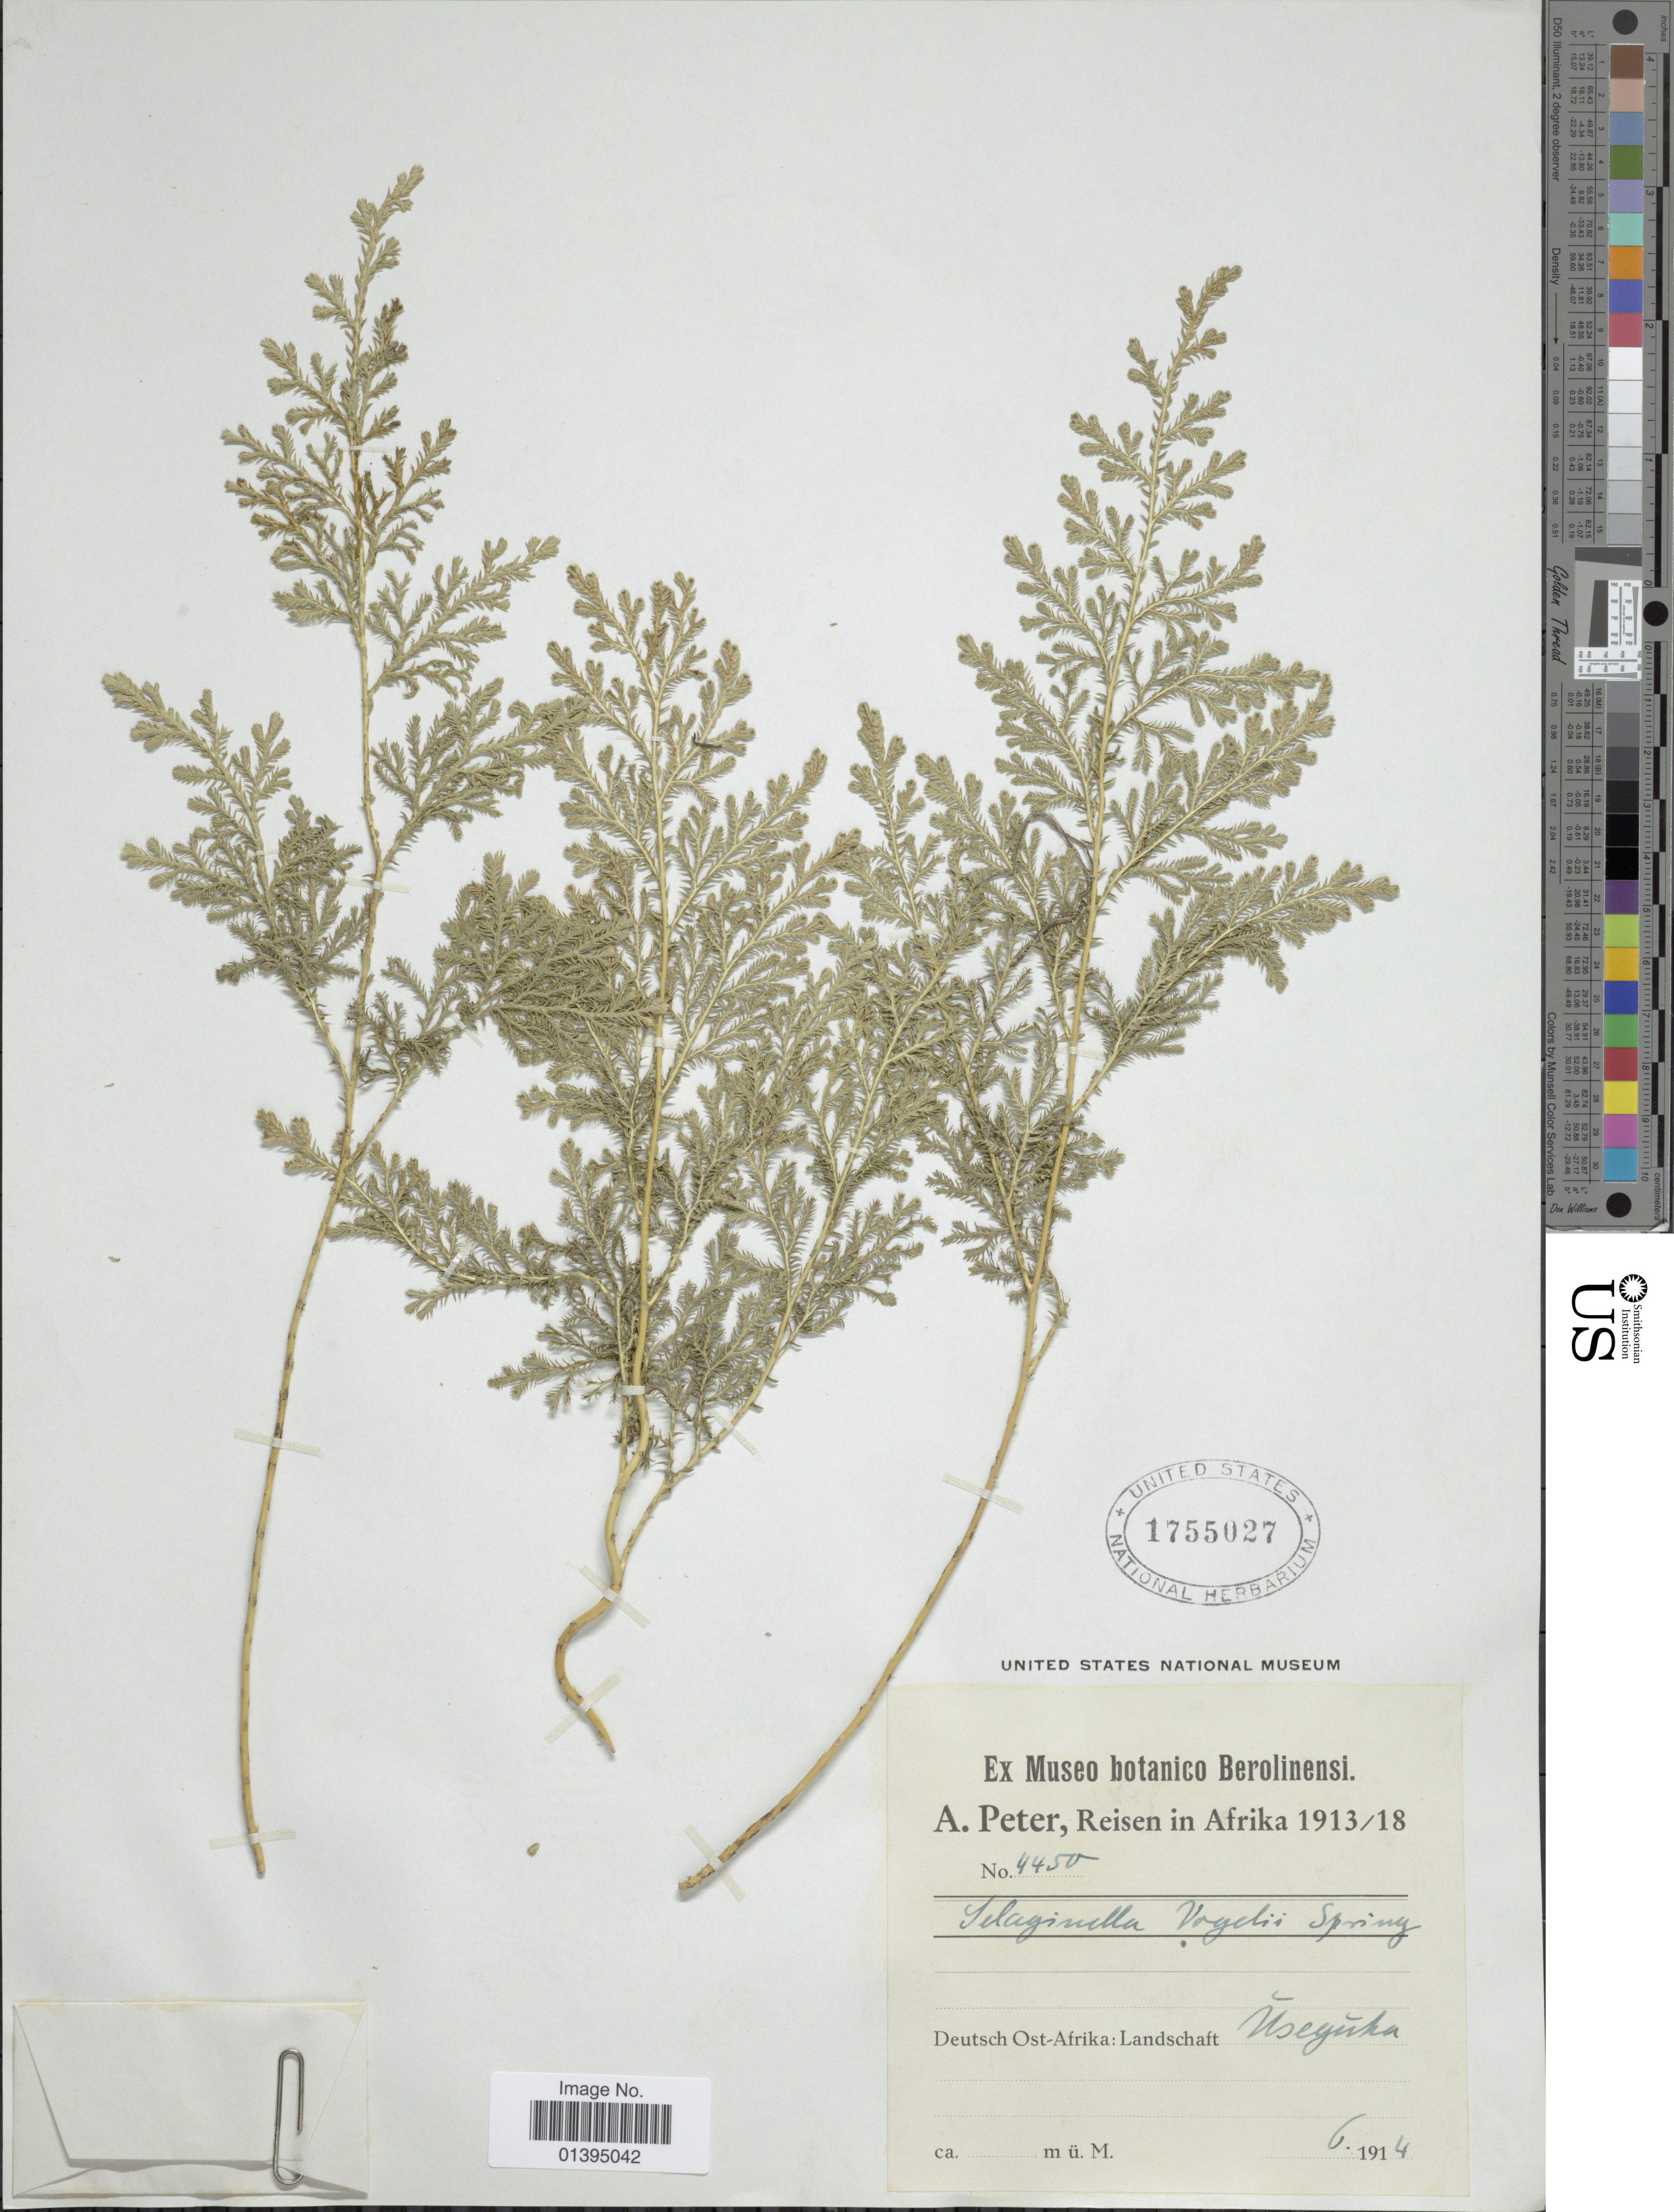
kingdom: Plantae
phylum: Tracheophyta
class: Lycopodiopsida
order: Selaginellales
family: Selaginellaceae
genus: Selaginella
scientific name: Selaginella vogelii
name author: Spring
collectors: A. Peter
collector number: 4450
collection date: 1914-06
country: Tanzania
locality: Deutsch Ost-Afrika: Landschaft Useguha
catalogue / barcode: US 1755027